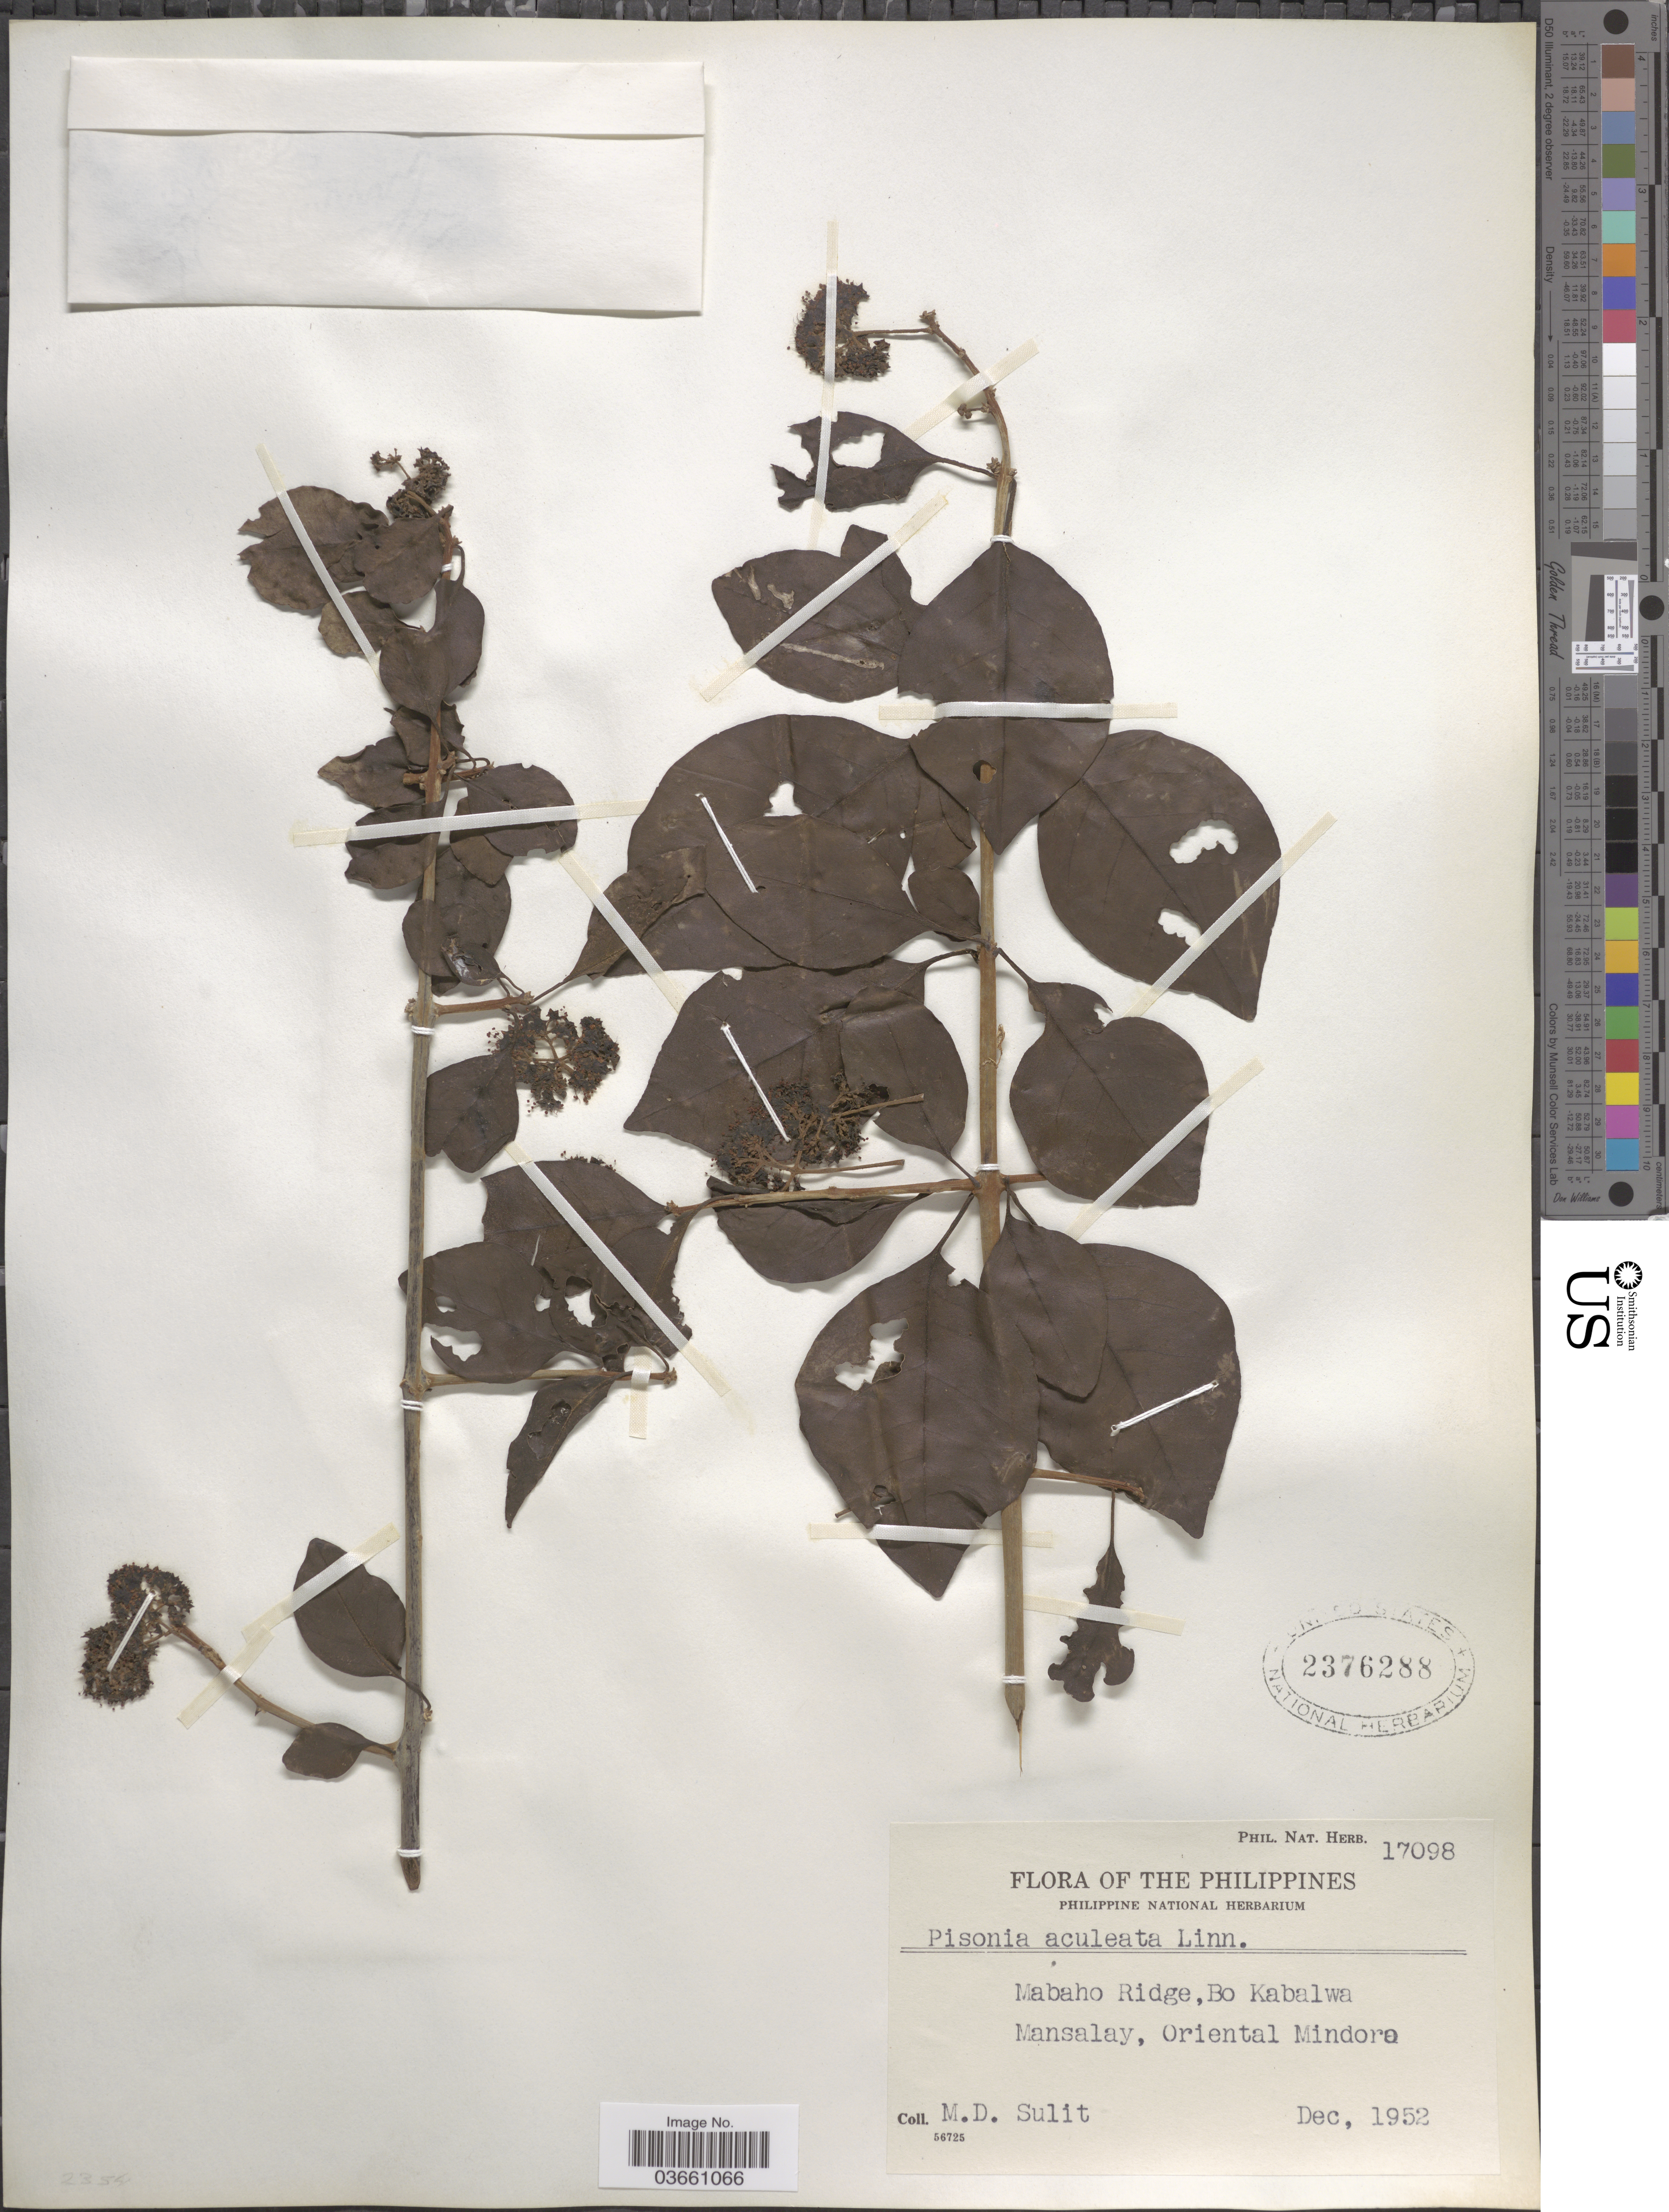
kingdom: Plantae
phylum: Tracheophyta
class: Magnoliopsida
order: Caryophyllales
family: Nyctaginaceae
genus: Pisonia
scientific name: Pisonia aculeata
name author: L.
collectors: M. Sulit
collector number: Phil. Nat. Herb. 17098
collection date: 1952-12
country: Philippines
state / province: Mimaropa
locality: Mabaho Ridge, Bo Kabalwa. Mansalay, Oriental Mindoro.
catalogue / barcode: US 2376288